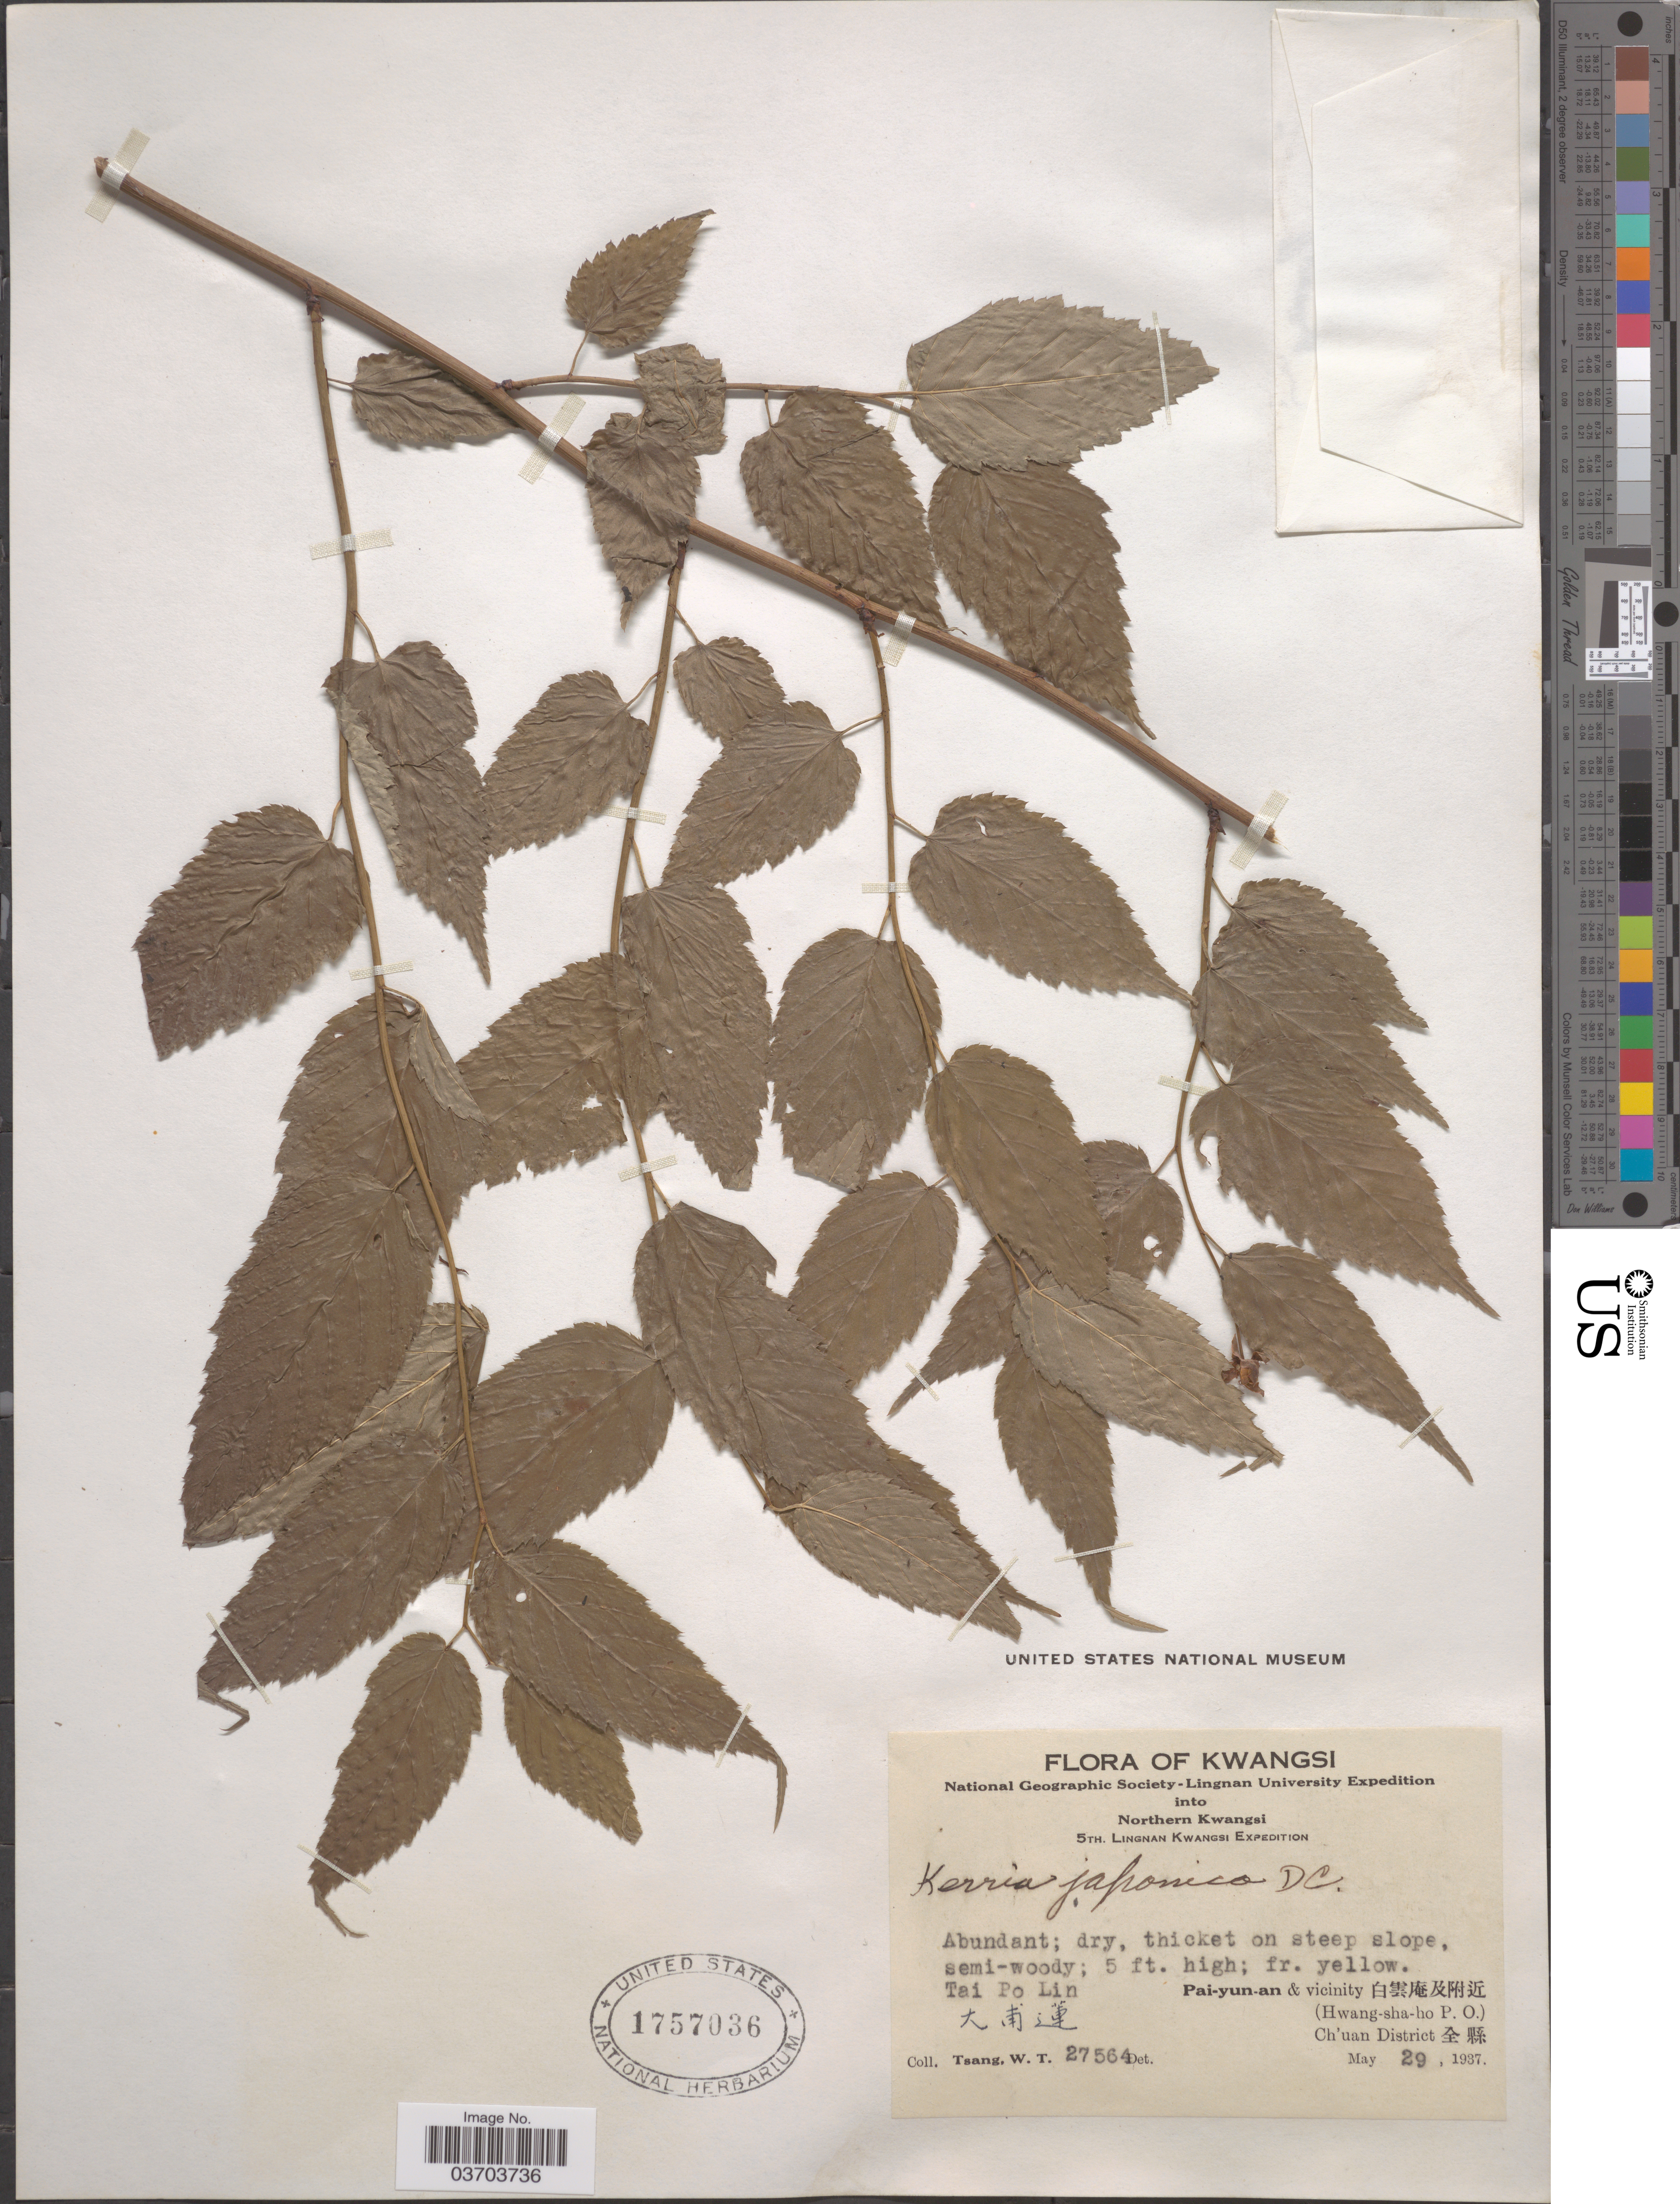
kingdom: Plantae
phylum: Tracheophyta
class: Magnoliopsida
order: Rosales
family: Rosaceae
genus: Kerria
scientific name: Kerria japonica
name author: (L.) DC.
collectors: W. T. Tsang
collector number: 27564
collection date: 1937-05-29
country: China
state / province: Guangxi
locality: Northern Kwangsi. Tai Po Lin X. Pai-yun-an & vicinity X. (Hwang-sha-ho P.O.) Ch'uan District X.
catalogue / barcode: US 1757036